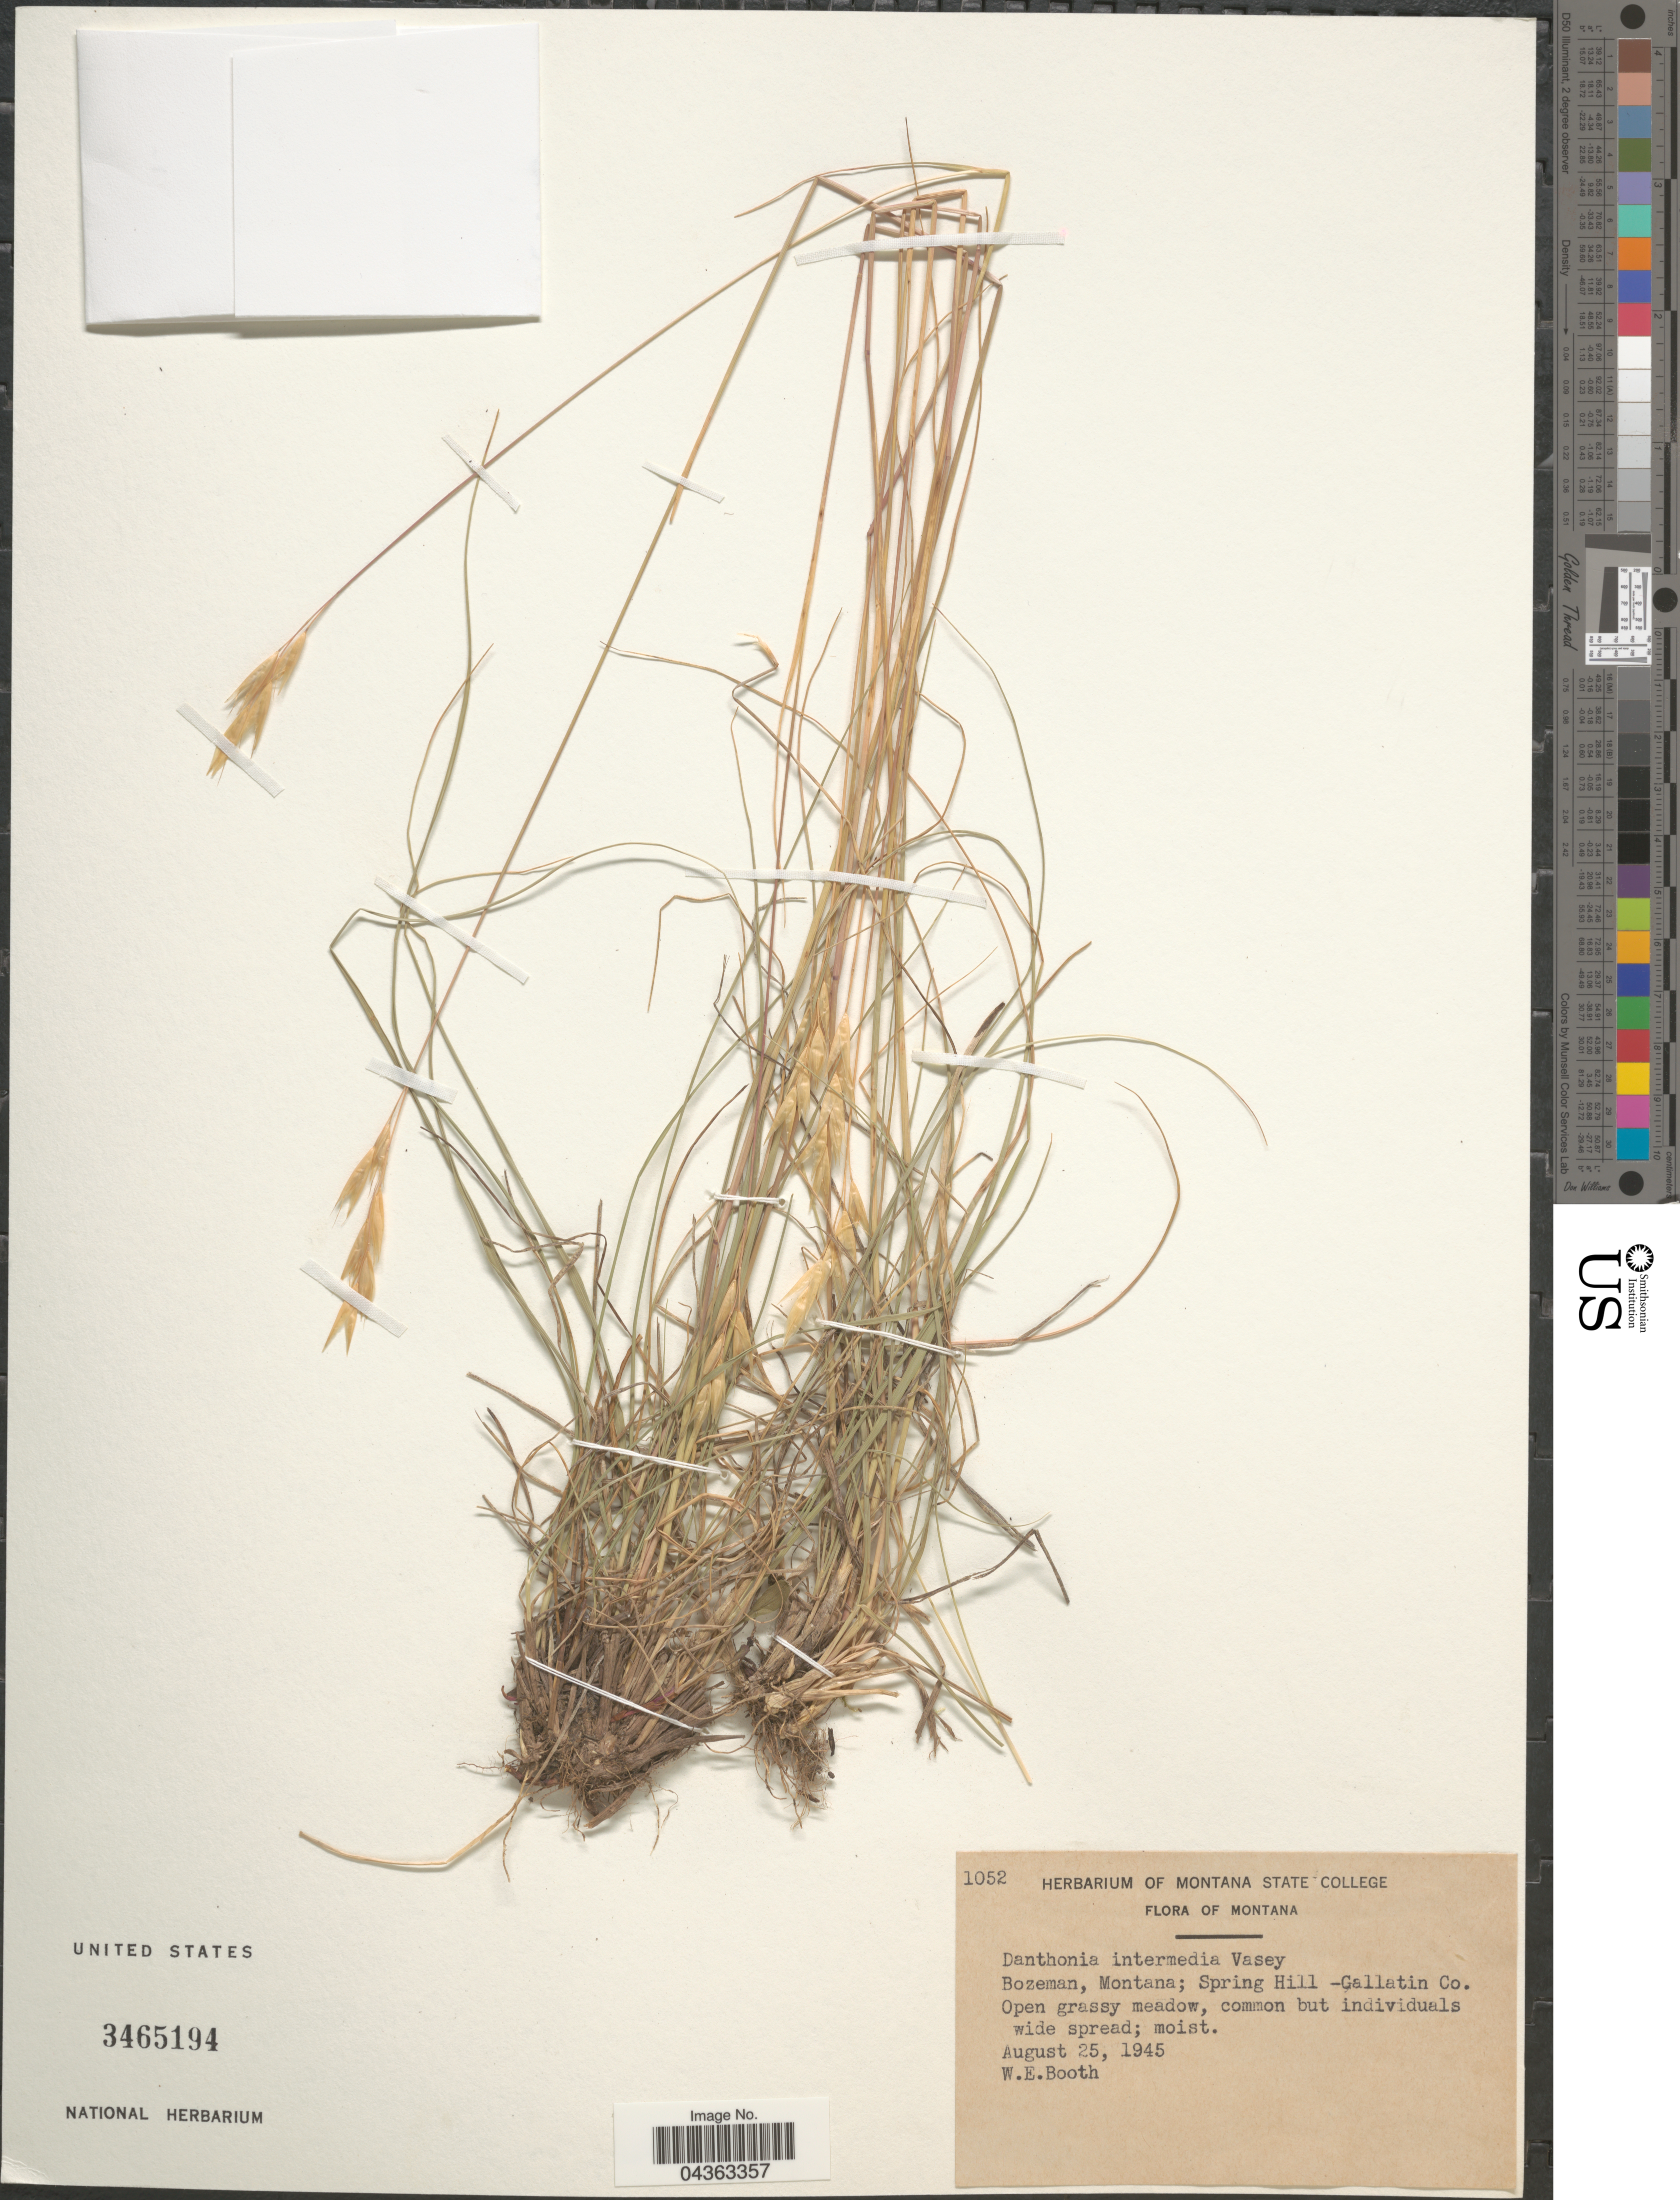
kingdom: Plantae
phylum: Tracheophyta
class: Liliopsida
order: Poales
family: Poaceae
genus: Danthonia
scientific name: Danthonia intermedia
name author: Vasey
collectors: W. Booth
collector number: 1052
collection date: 1945-08-25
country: United States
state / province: Montana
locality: Bozeman; Spring Hill - Gallatin Co.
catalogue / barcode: US 3465194